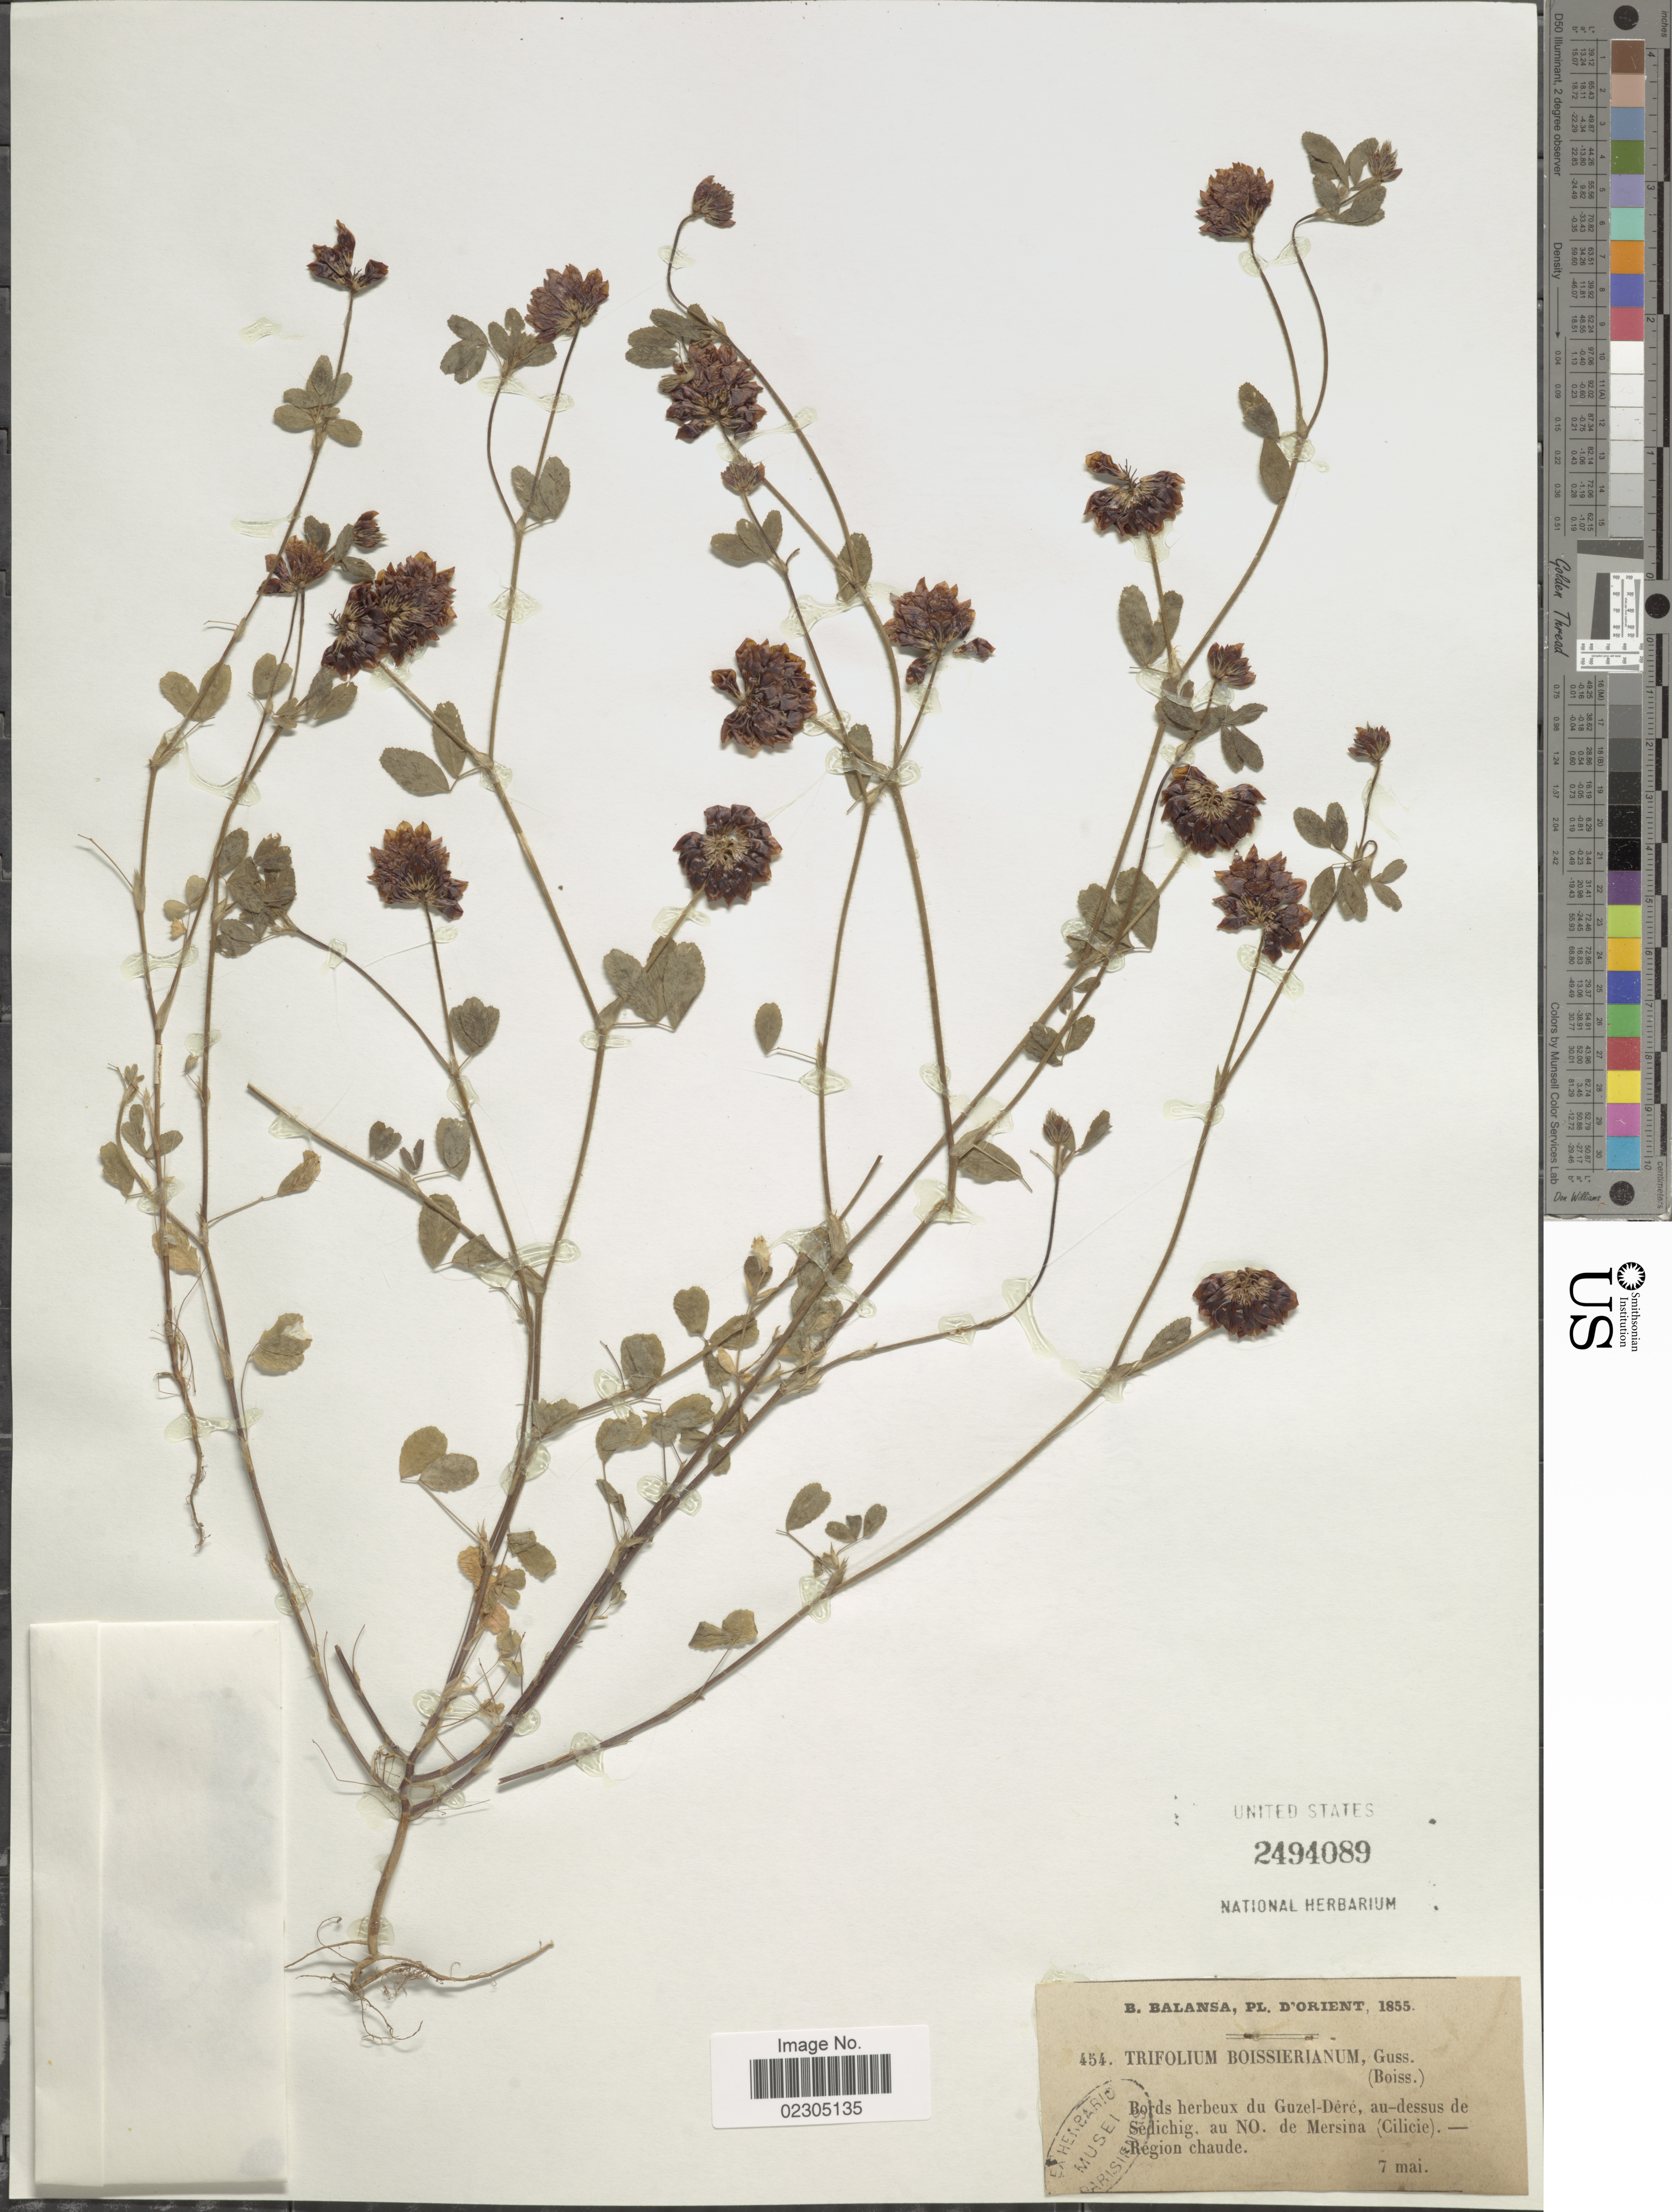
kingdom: Plantae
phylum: Tracheophyta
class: Magnoliopsida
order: Fabales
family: Fabaceae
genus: Trifolium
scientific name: Trifolium boissieri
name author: Gussone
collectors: B. Balansa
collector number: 454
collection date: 1855-05-07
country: Turkey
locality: D'Orient. Bords herbeux du Guzel-Dere, au-dessus de Sedichig, au NO. de Mersina (Cilicie). Region chaude.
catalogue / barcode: US 2494089